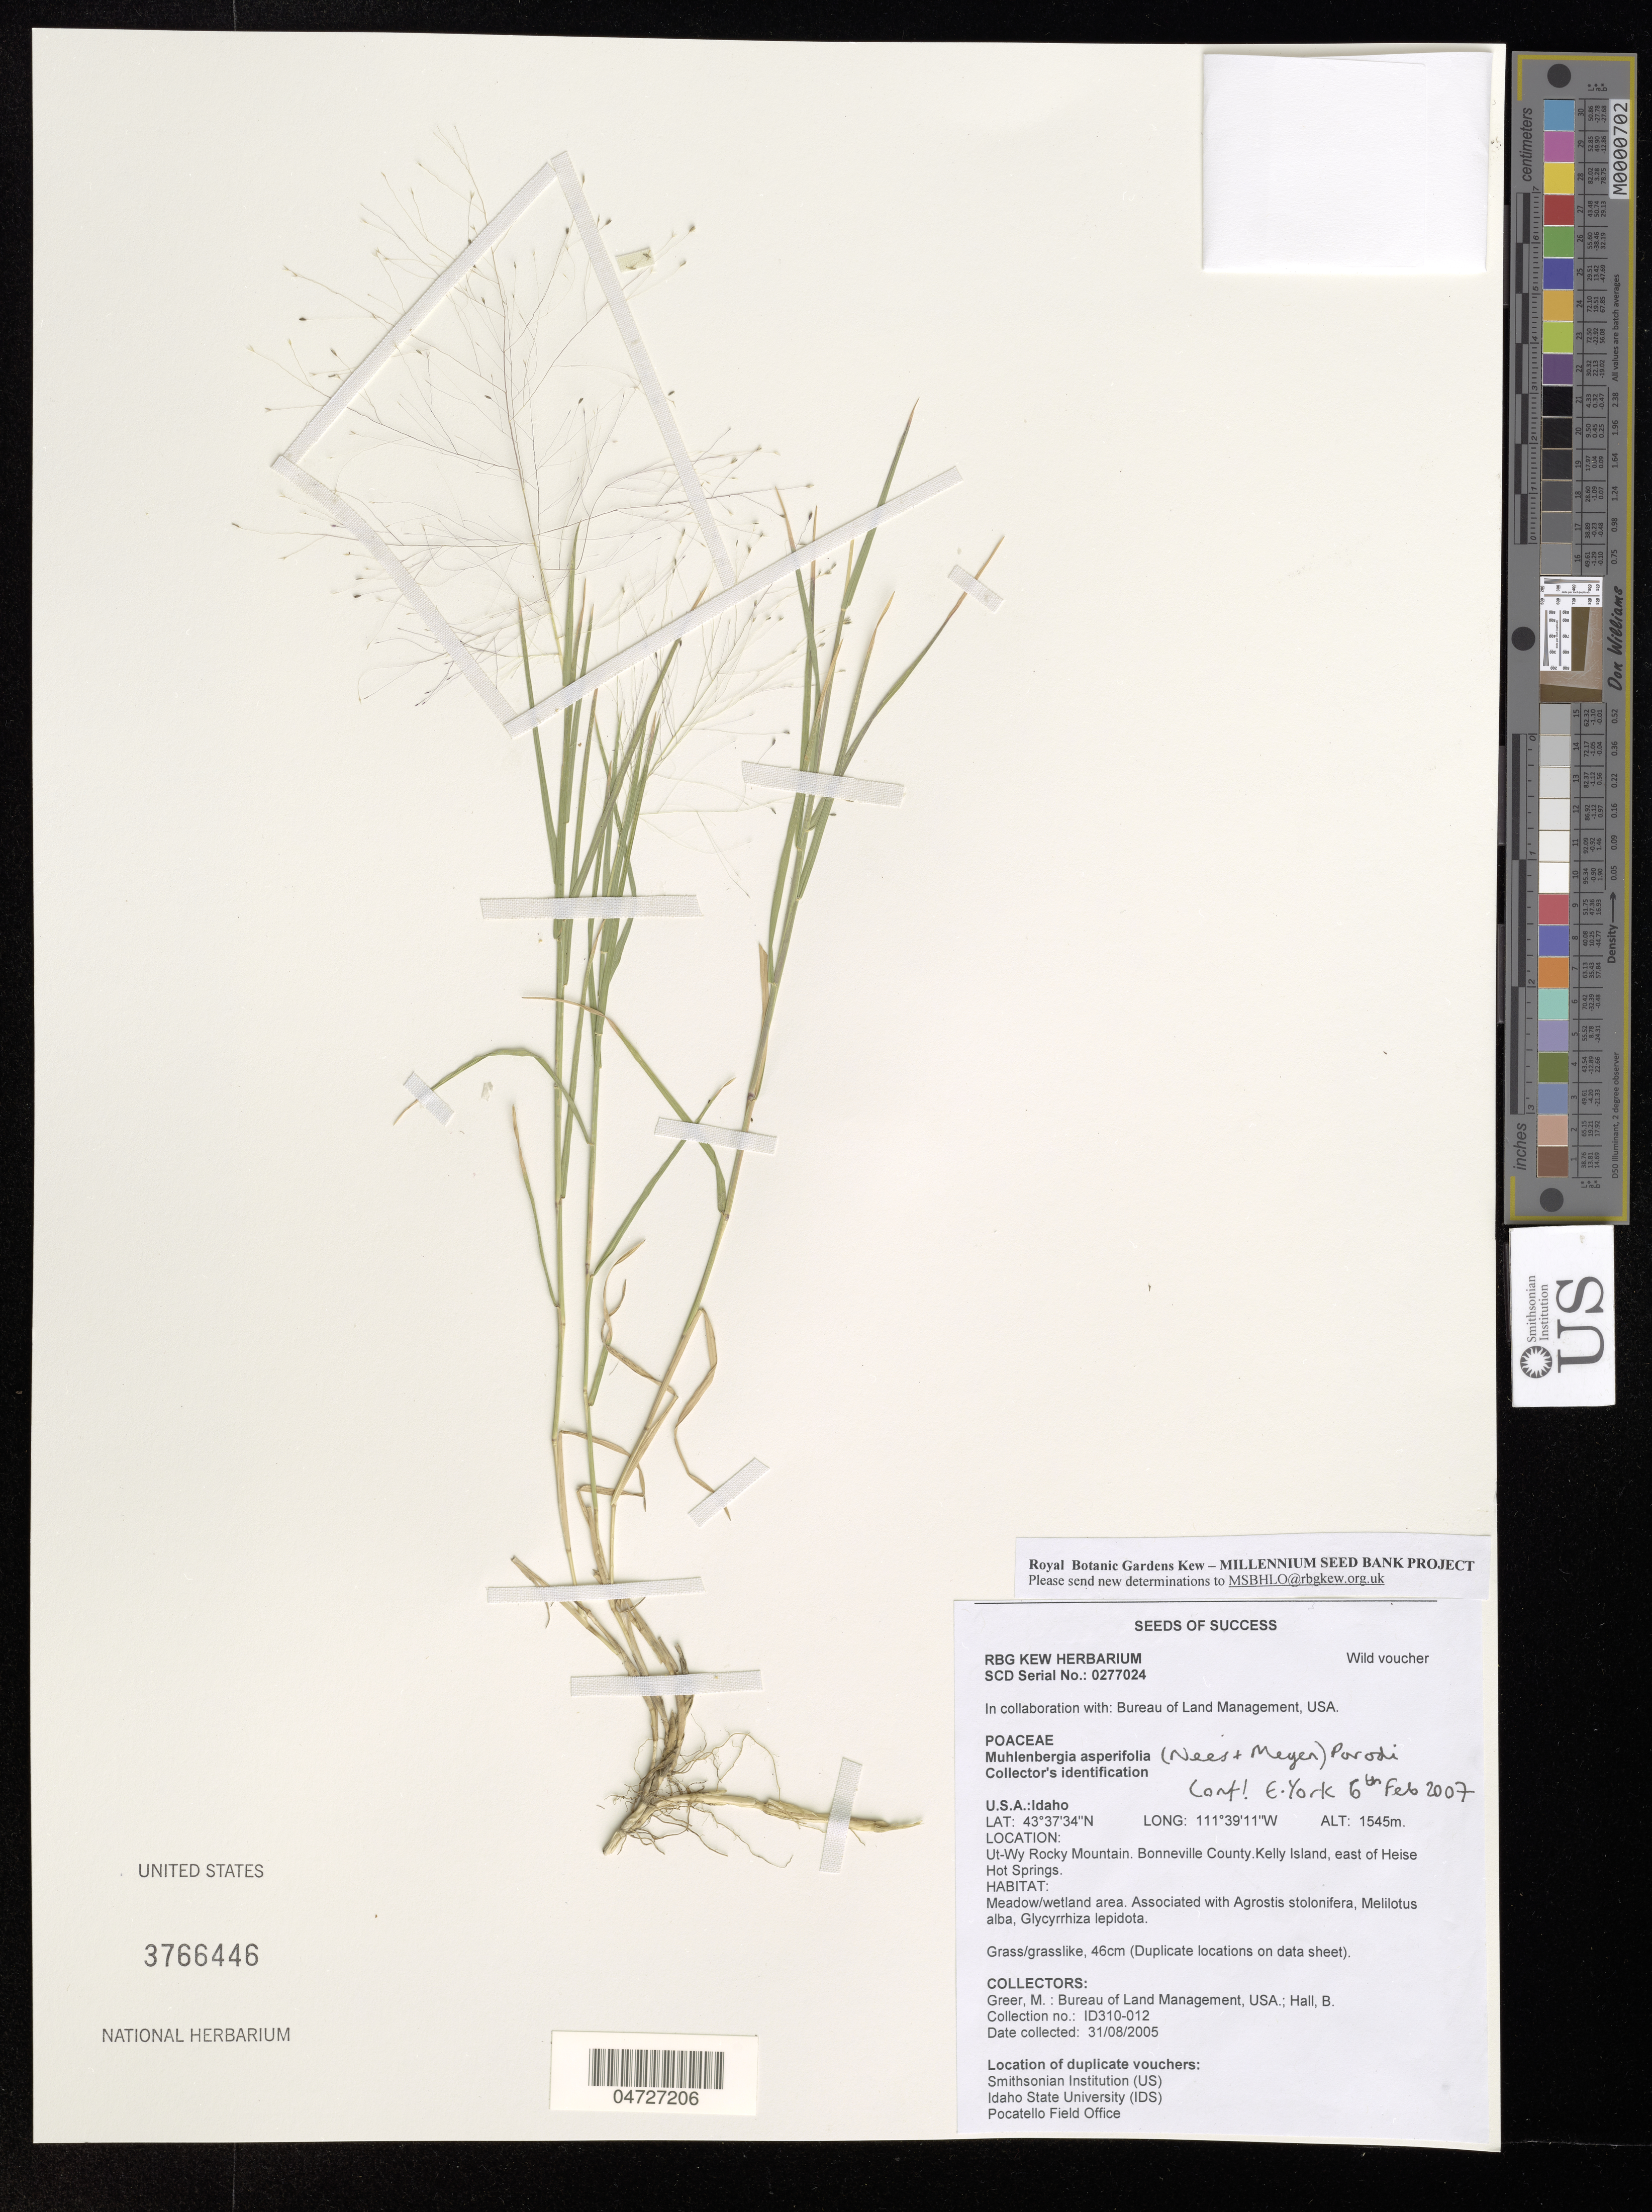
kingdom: Plantae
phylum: Tracheophyta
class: Liliopsida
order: Poales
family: Poaceae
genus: Muhlenbergia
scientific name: Muhlenbergia asperifolia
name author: (Nees & Meyen ex Trin.) Parodi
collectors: M. Greer & B. Hall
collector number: ID310-012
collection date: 2005-08-31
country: United States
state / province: Idaho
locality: Ut-Wy Rocky Mountain. Bonneville County. Kelly Island, east of Heise Hot Springs.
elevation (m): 1545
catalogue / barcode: US 3766446